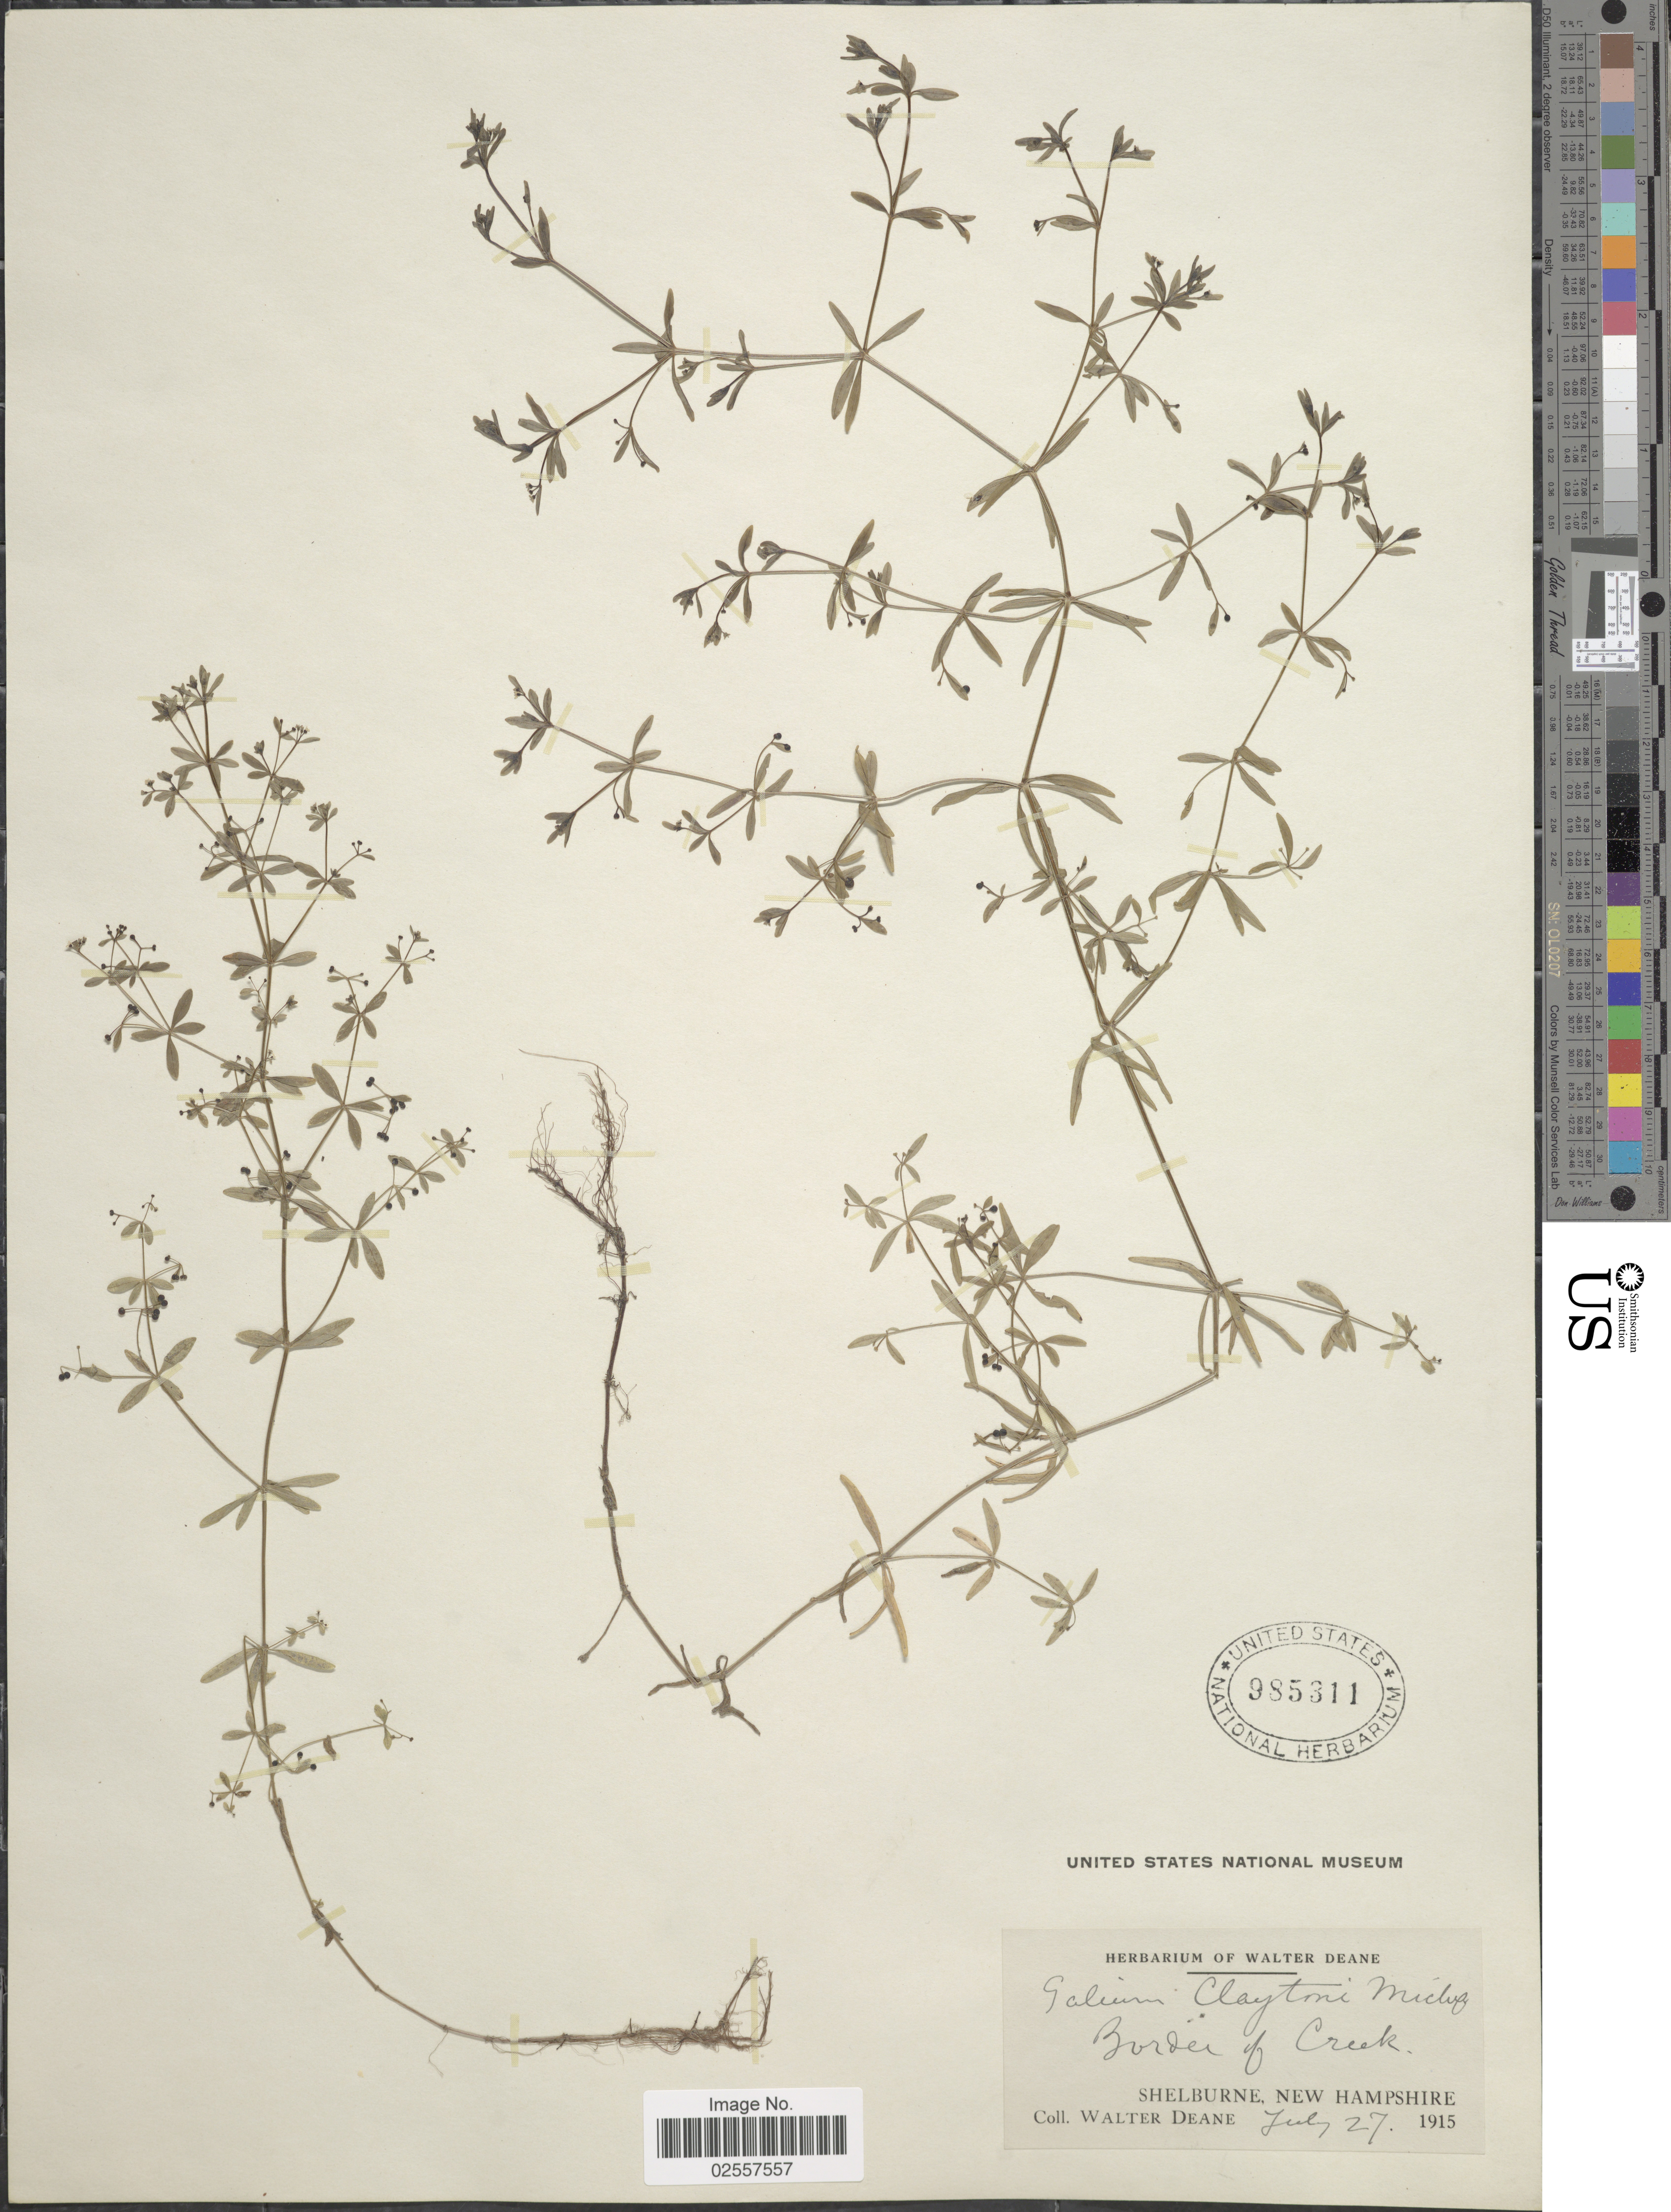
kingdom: Plantae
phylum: Tracheophyta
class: Magnoliopsida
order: Gentianales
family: Rubiaceae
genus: Galium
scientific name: Galium claytoni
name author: Michx.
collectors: W. Deane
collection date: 1915-07-27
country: United States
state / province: New Hampshire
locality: Border of Creek, Shelburne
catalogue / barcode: US 985311